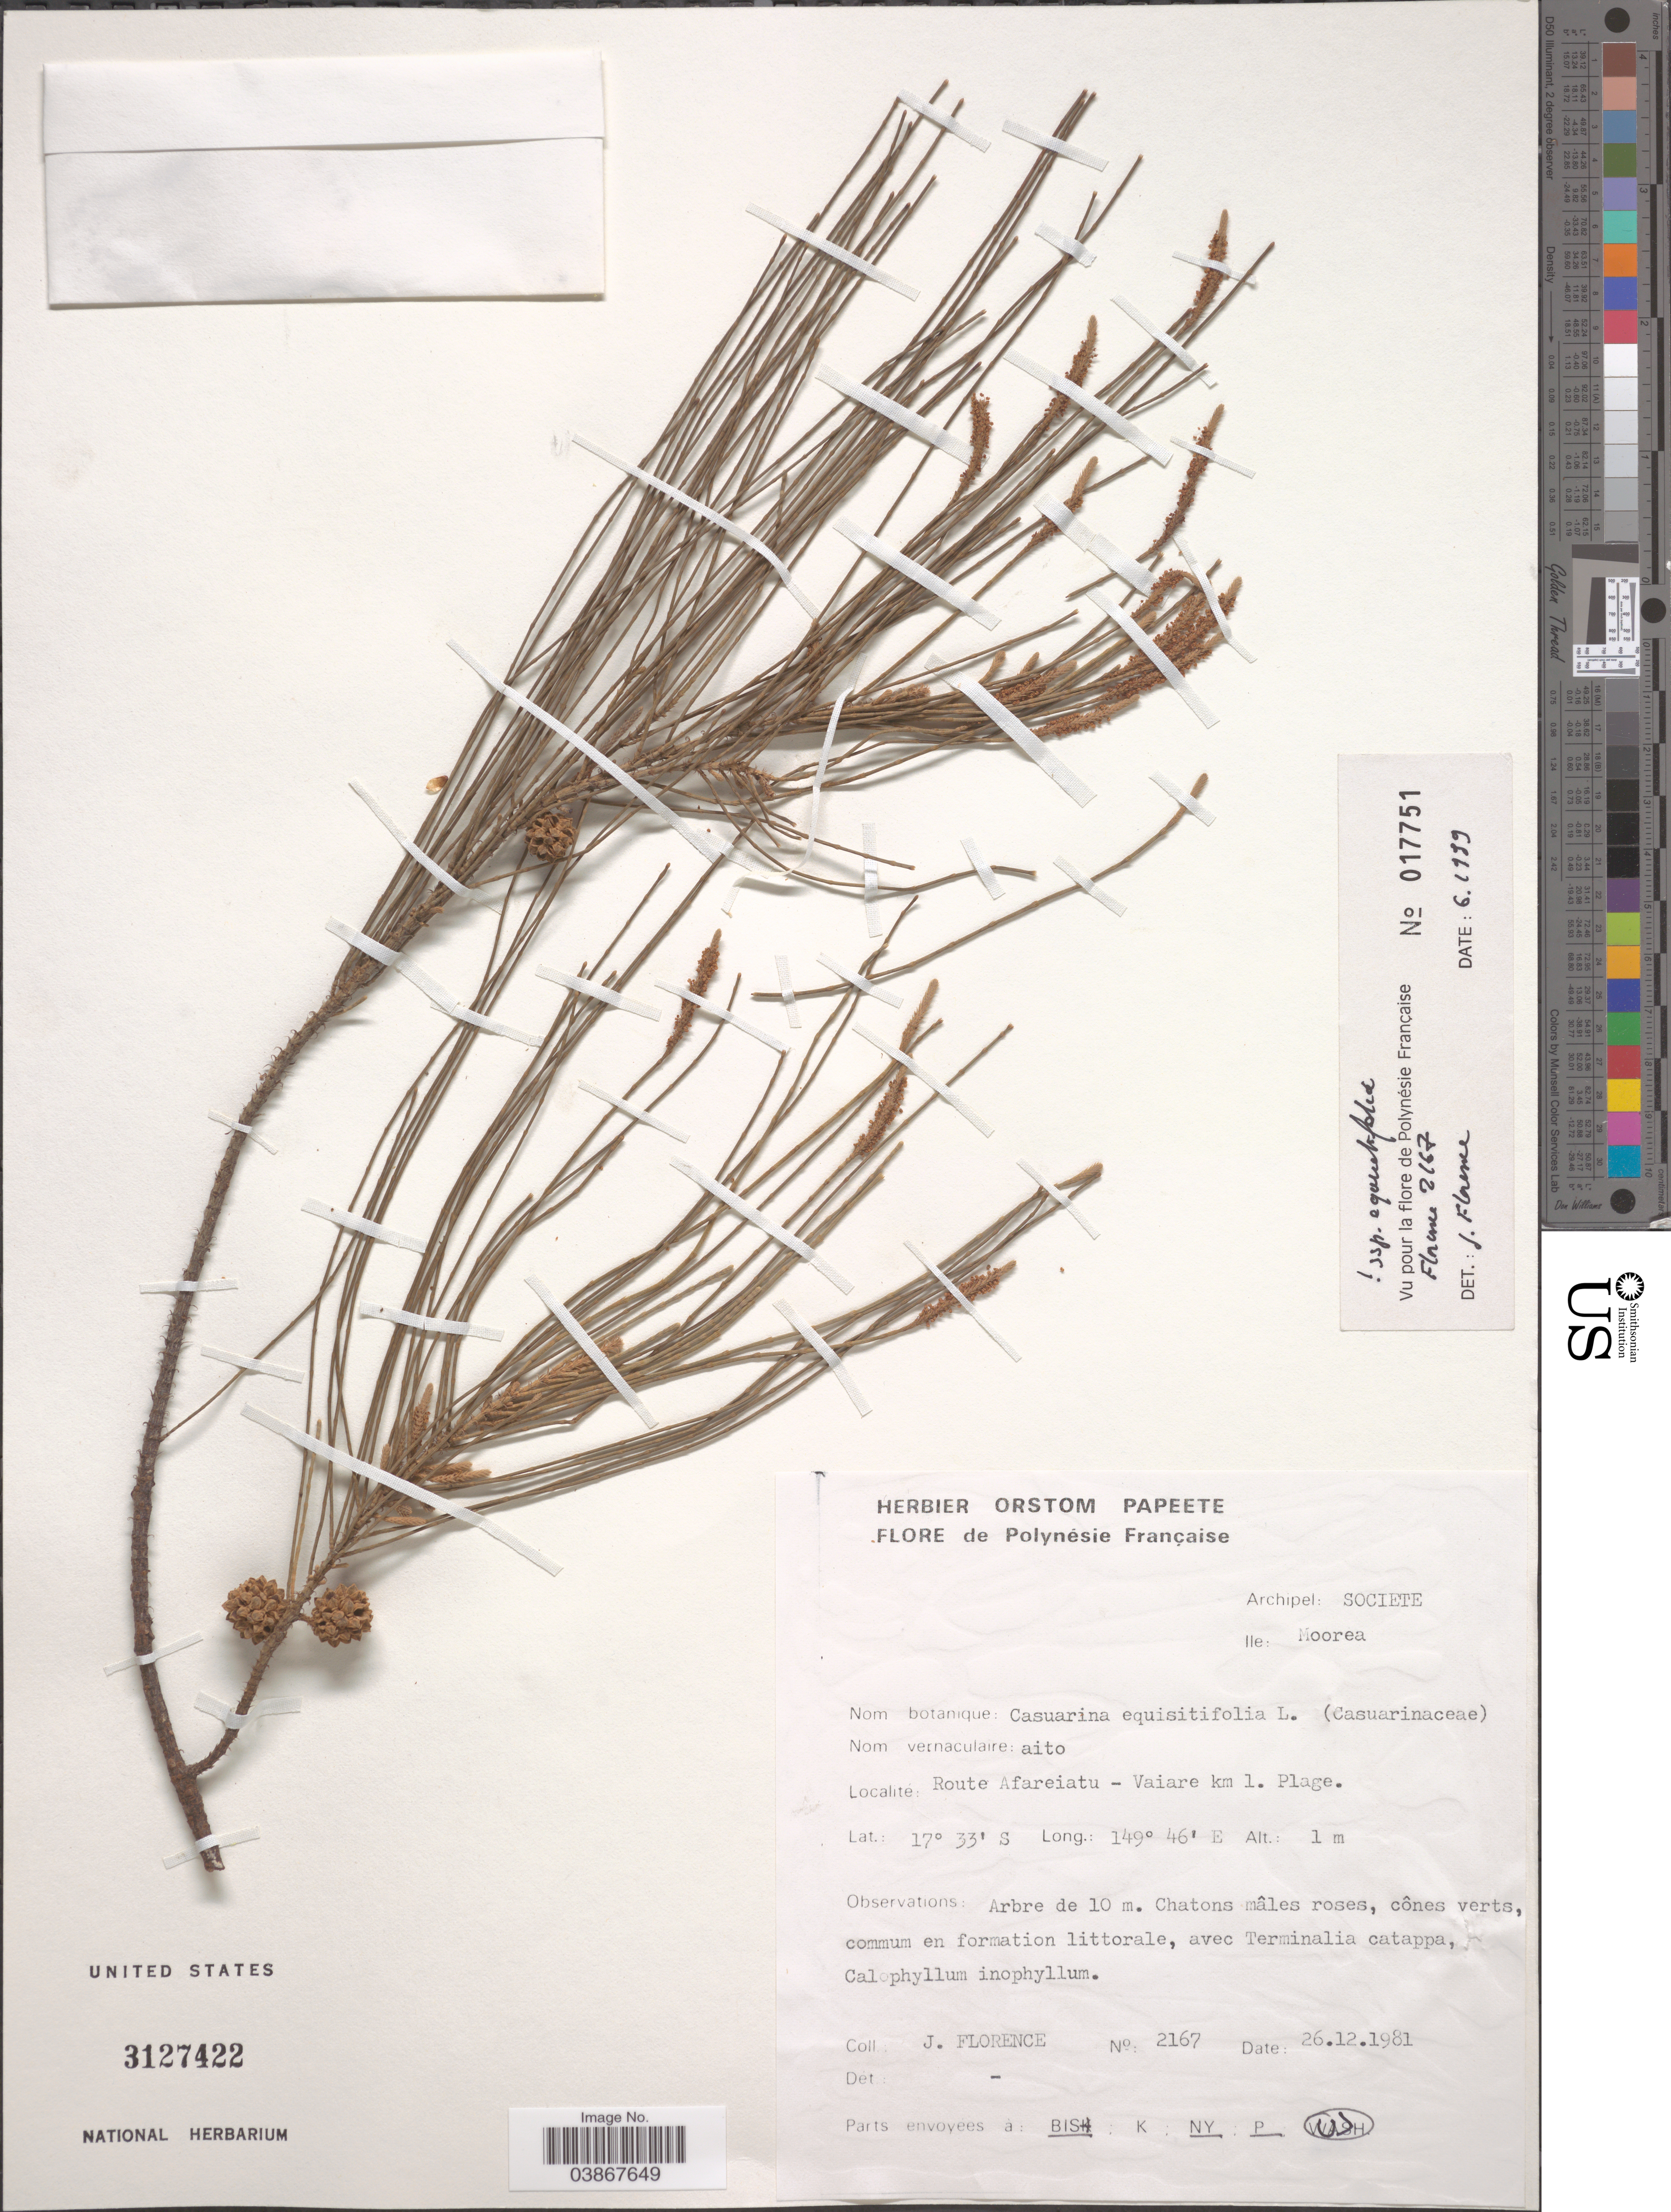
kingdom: Plantae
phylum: Tracheophyta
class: Magnoliopsida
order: Fagales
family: Casuarinaceae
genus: Casuarina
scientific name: Casuarina equisetifolia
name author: L.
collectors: J. Florence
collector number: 2167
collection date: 1981-12-26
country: French Polynesia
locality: Archipel: Societe, Ile: Moorea. Route Afareiatu - Vaiare km 1. Plage.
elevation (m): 1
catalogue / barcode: US 3127422